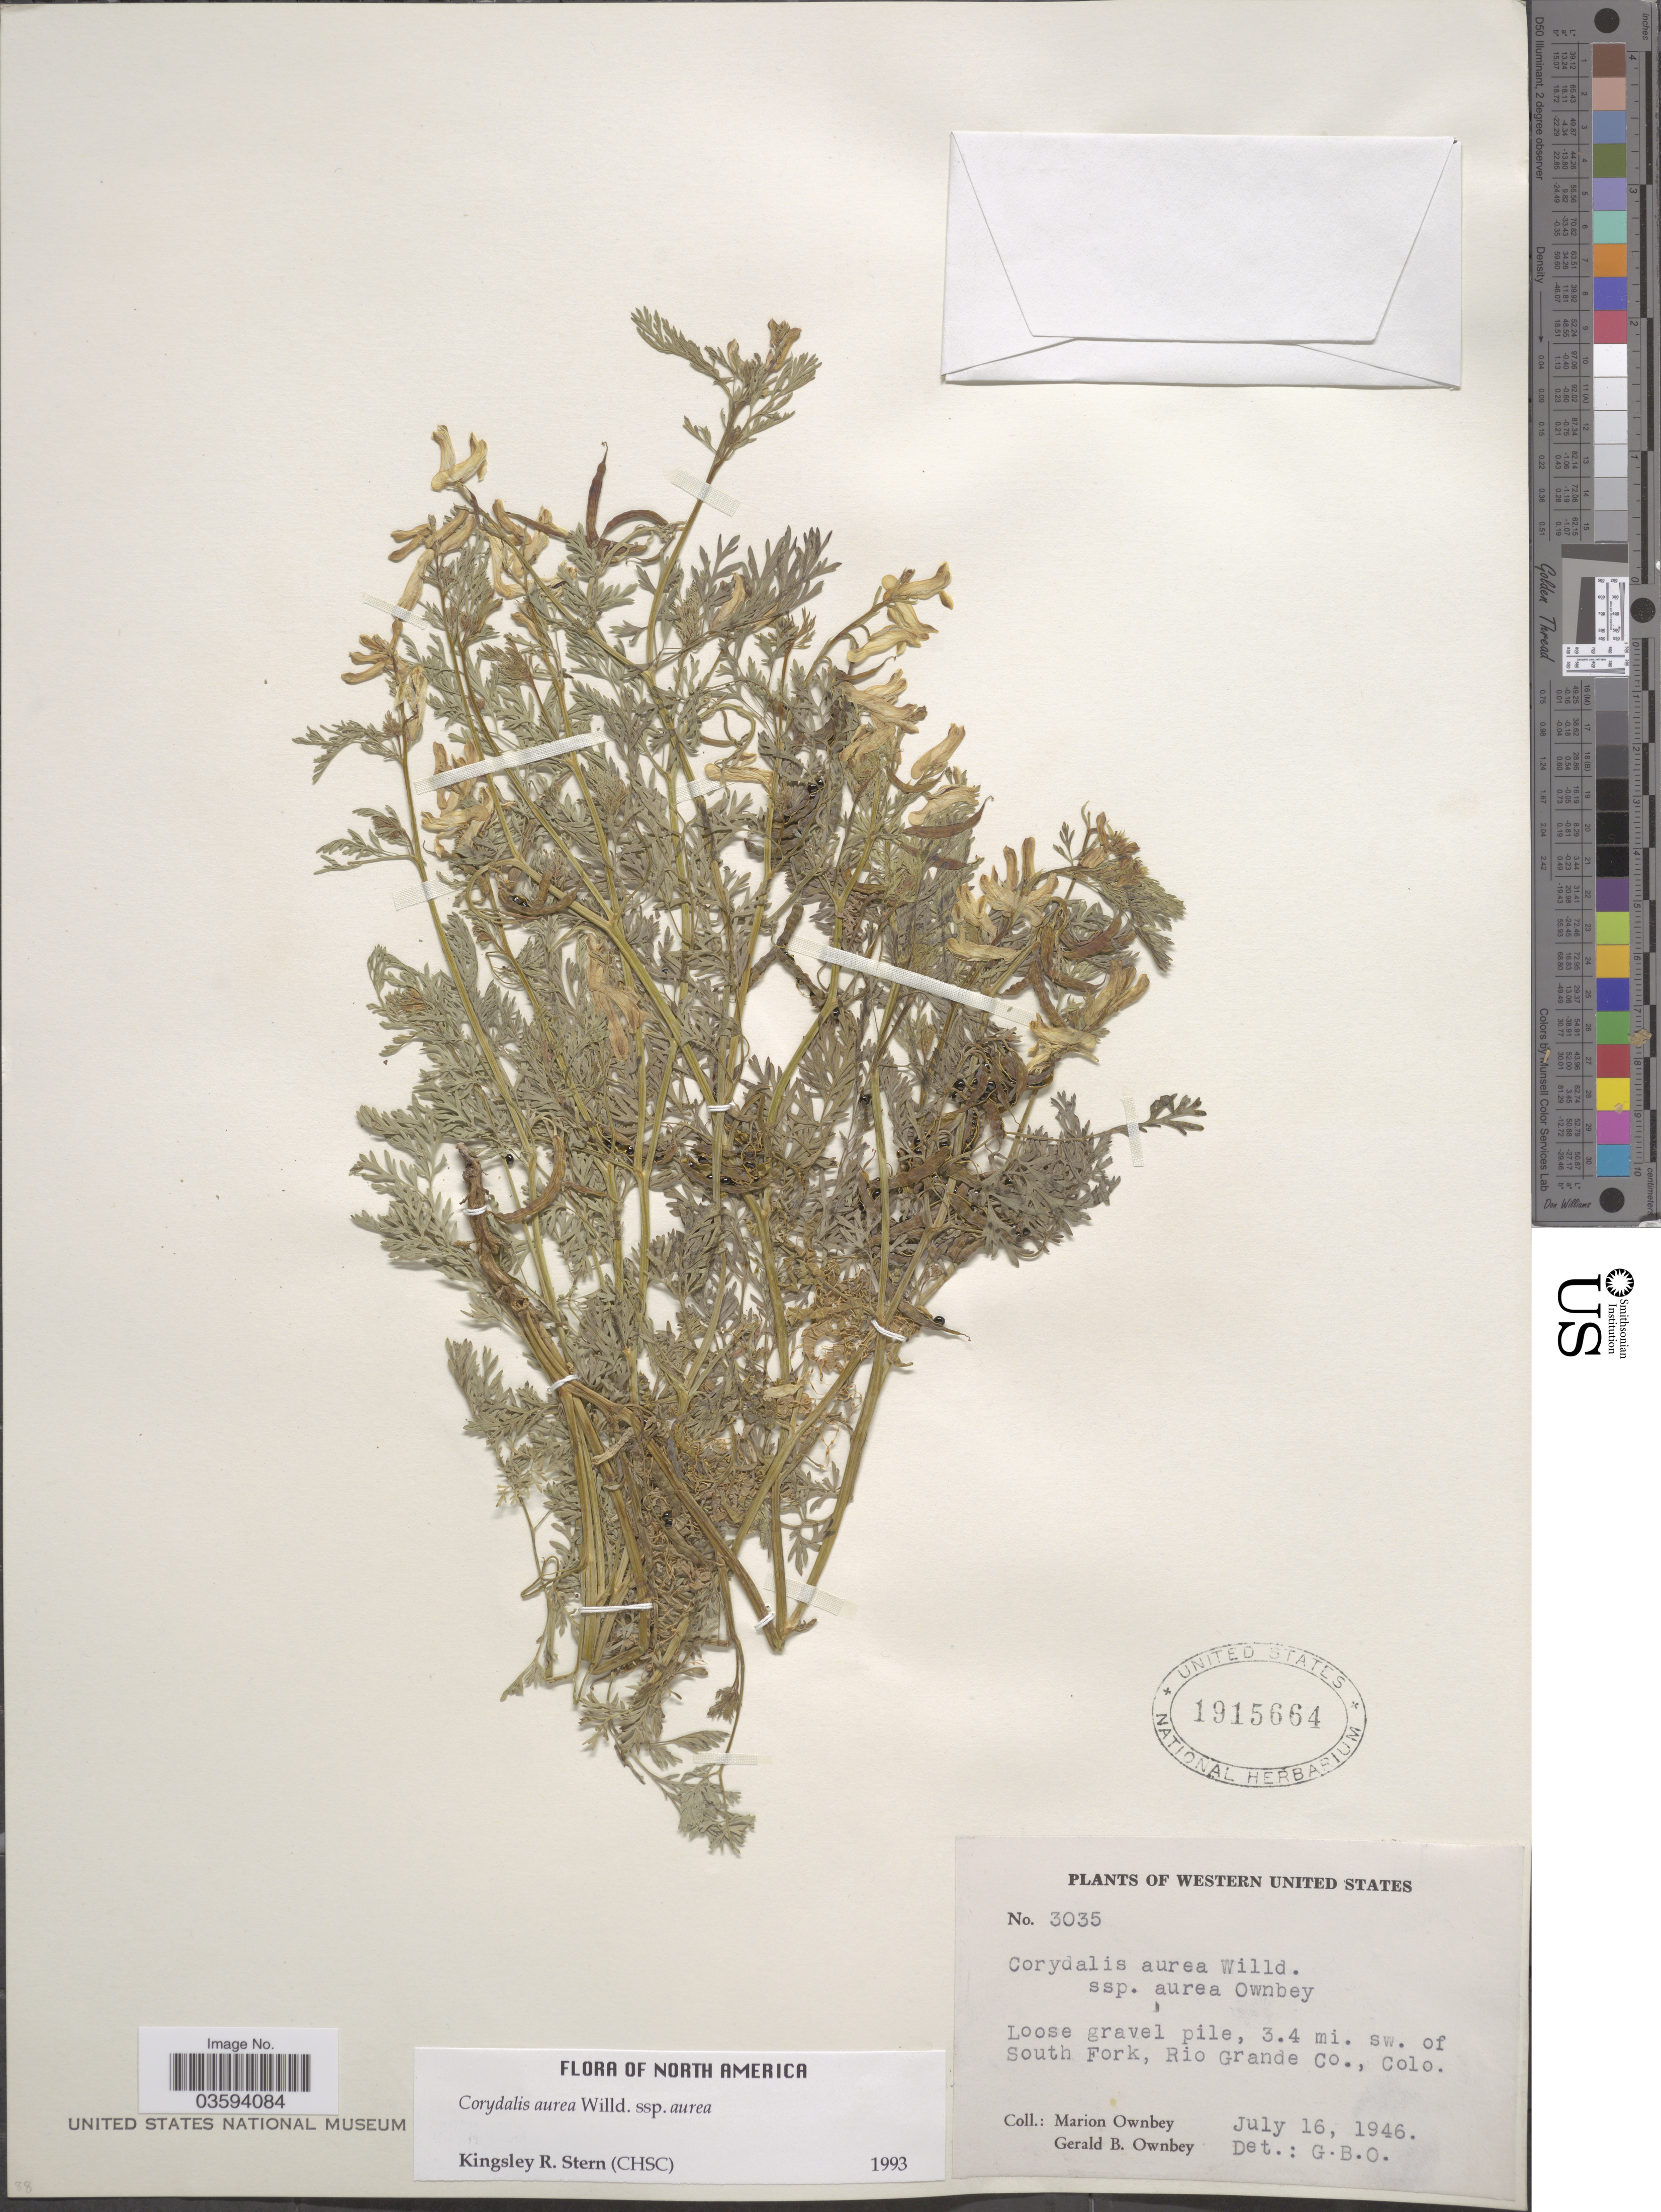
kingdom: Plantae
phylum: Tracheophyta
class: Magnoliopsida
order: Ranunculales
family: Papaveraceae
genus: Corydalis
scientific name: Corydalis aurea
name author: Willd.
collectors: M. Ownbey & G. B. Ownbey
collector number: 3035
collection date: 1946-07-16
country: United States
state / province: Colorado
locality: Western United States. Loose gravel pile, 3.4 mi. sw. of South Fork, Rio Grande Co.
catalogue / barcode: US 1915664